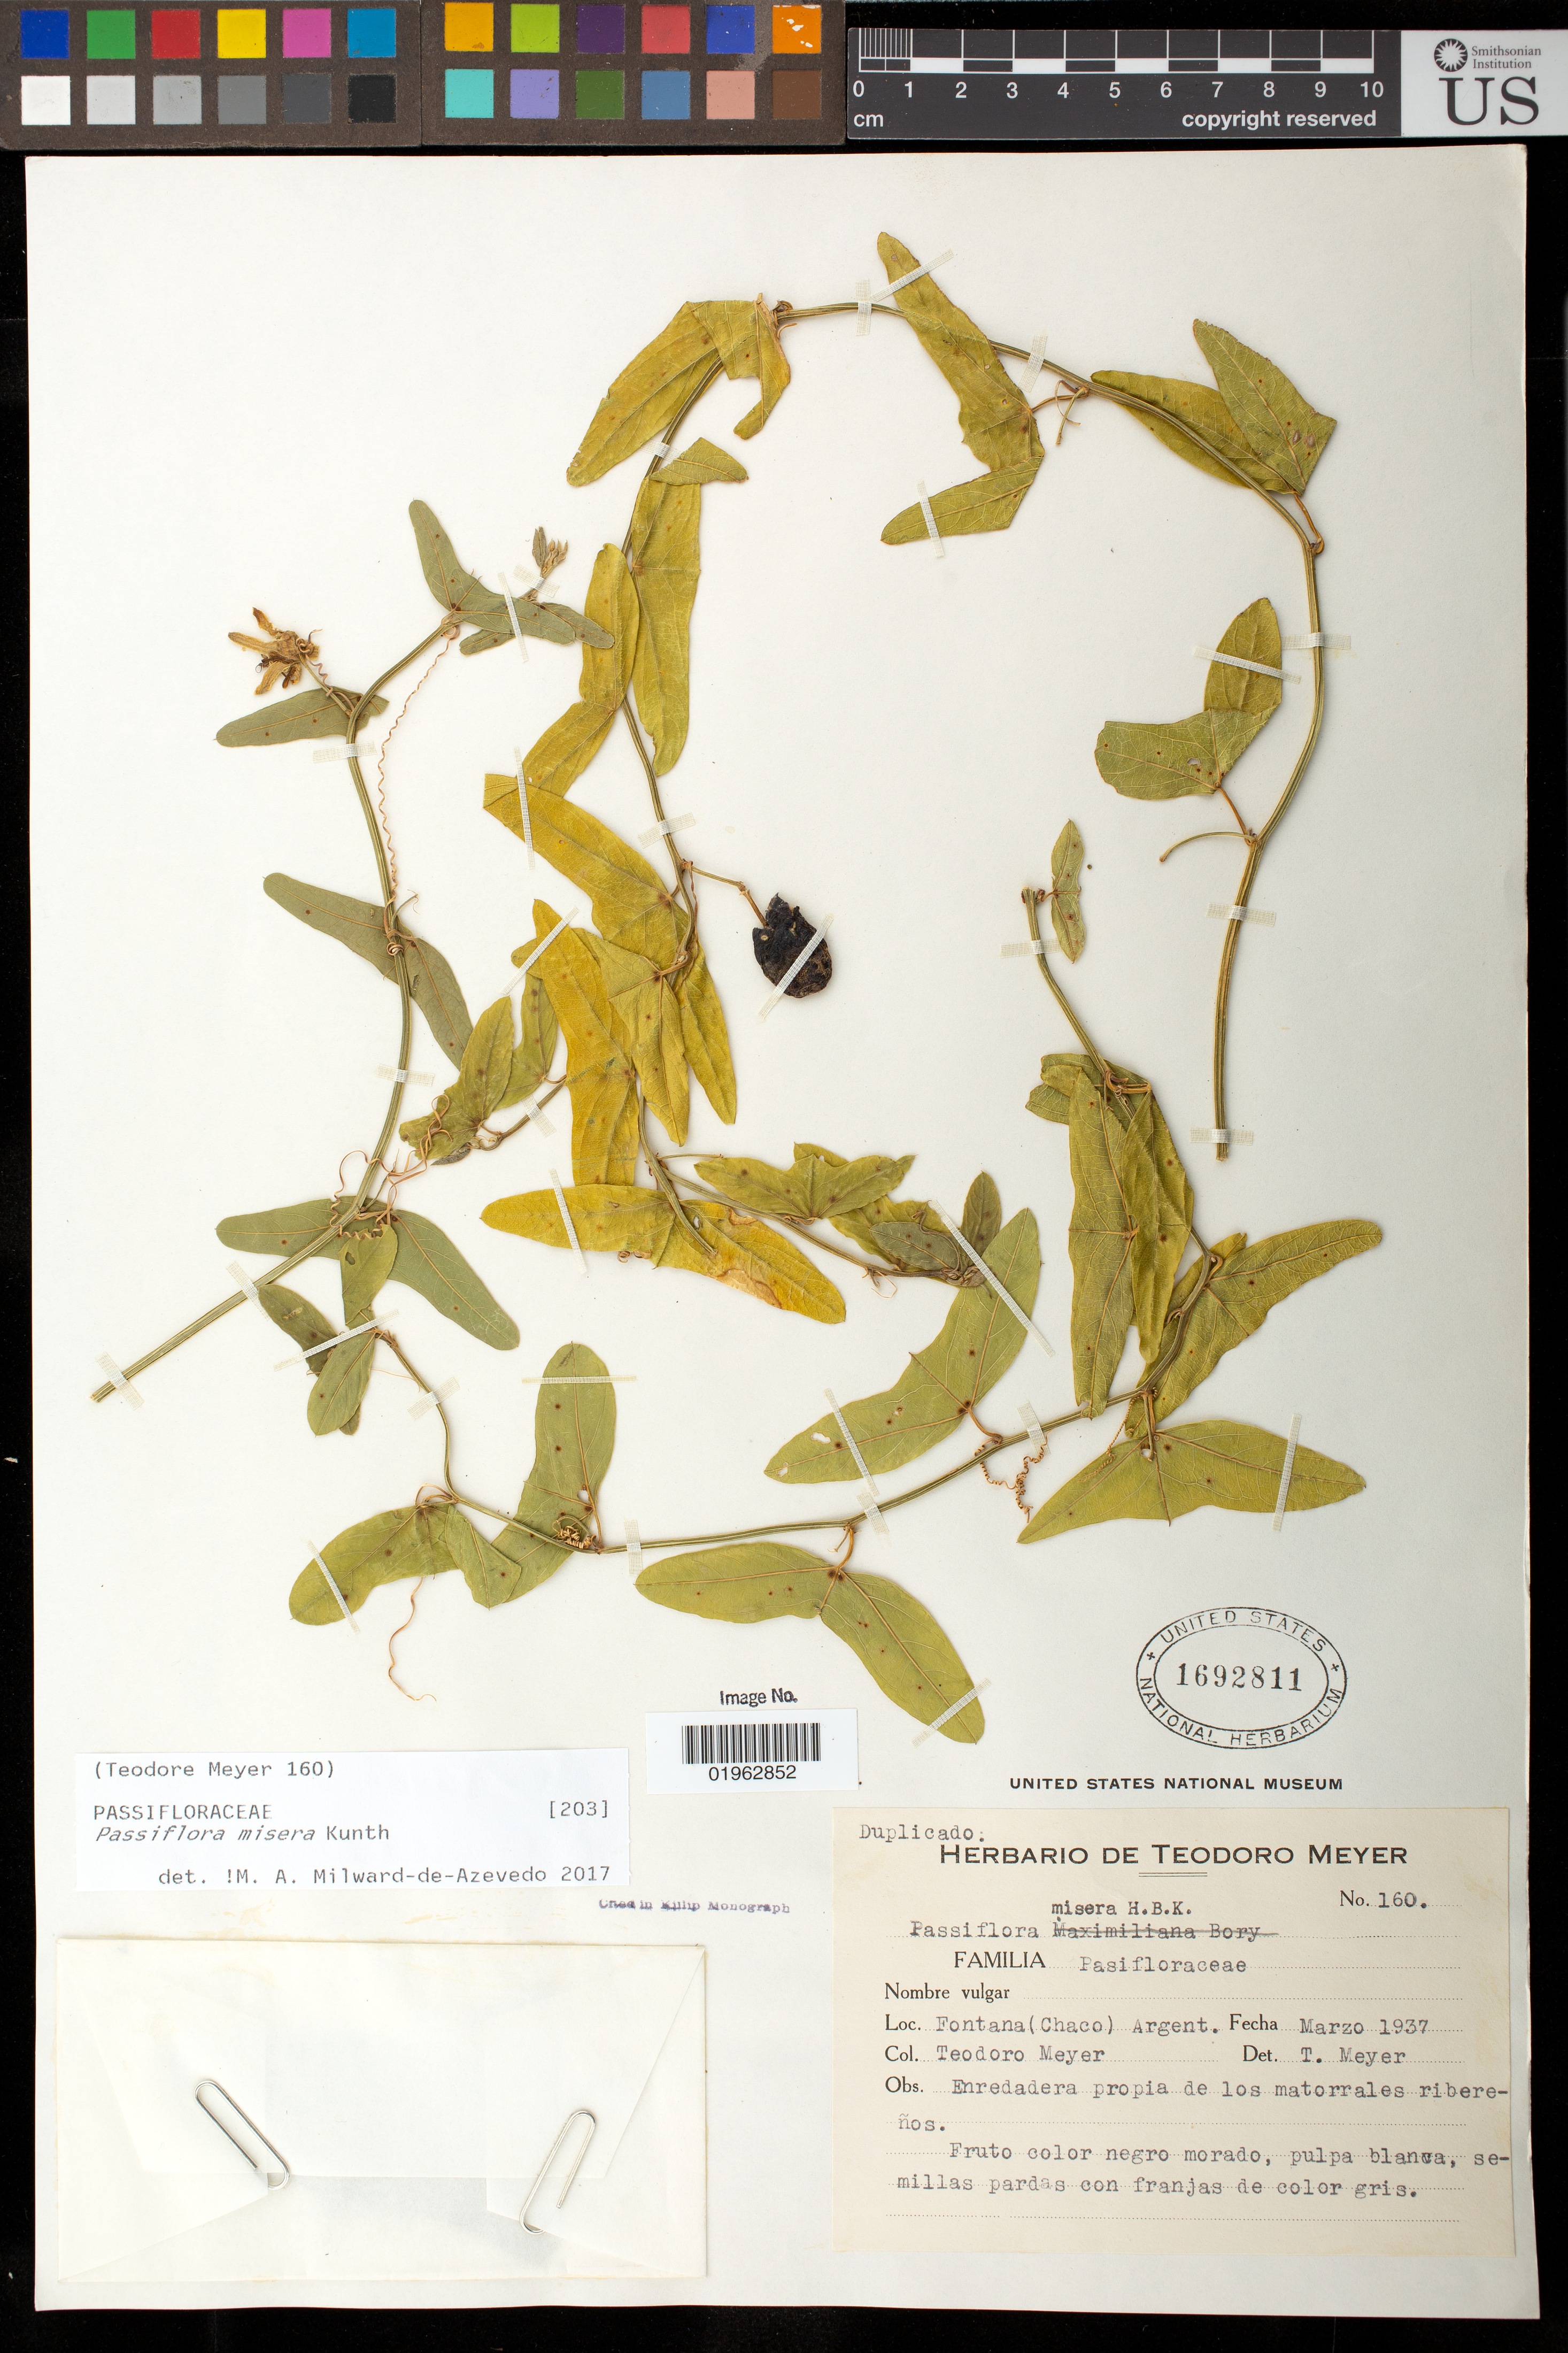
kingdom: Plantae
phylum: Tracheophyta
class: Magnoliopsida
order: Malpighiales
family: Passifloraceae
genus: Passiflora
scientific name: Passiflora misera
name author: Kunth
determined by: Azevedo, M. A. Milward de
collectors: T. Meyer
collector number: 160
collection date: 1937-03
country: Argentina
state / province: Chaco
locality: Fontana (Chaco).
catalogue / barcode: US 1692811